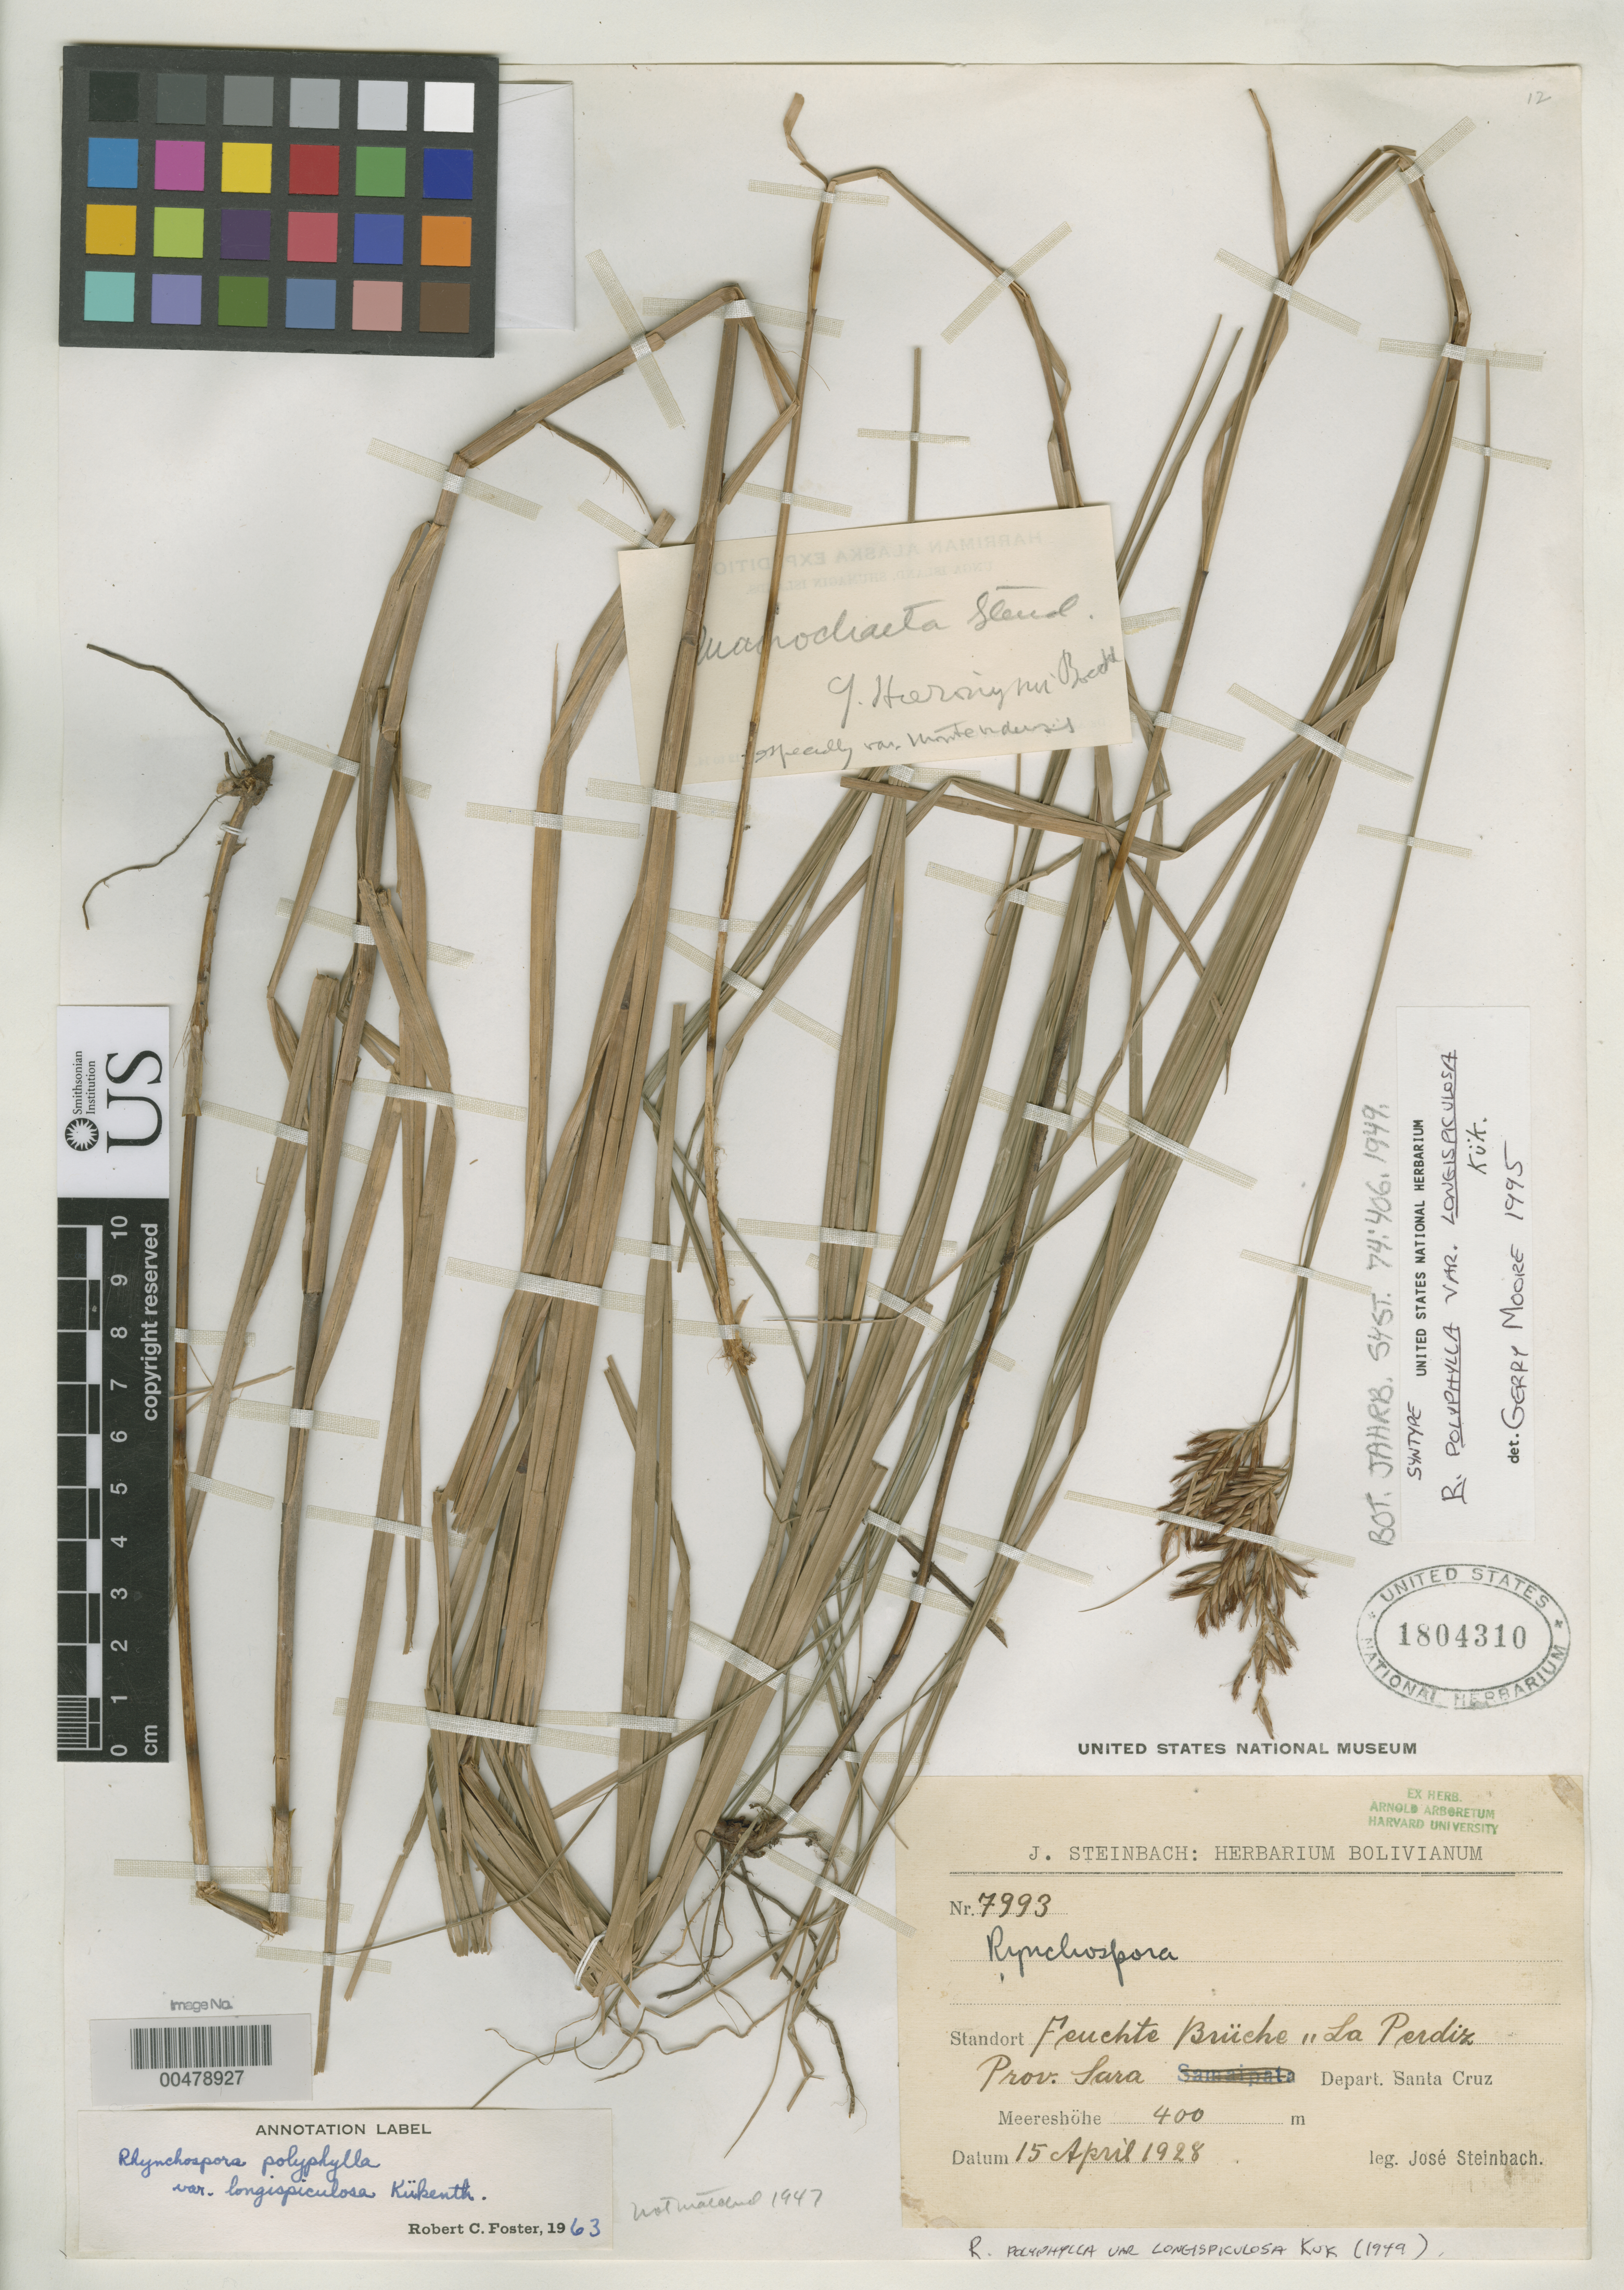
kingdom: Plantae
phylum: Tracheophyta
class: Liliopsida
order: Poales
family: Cyperaceae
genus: Rhynchospora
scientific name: Rhynchospora polyphylla var. longispiculosa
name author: Kük.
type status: Isosyntype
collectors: J. Steinbach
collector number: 7993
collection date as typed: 15 Apr 1928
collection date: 1928-04-15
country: Bolivia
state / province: Santa Cruz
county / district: Lara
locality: Feuchte Bruche, la Perdix.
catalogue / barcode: US 1804310